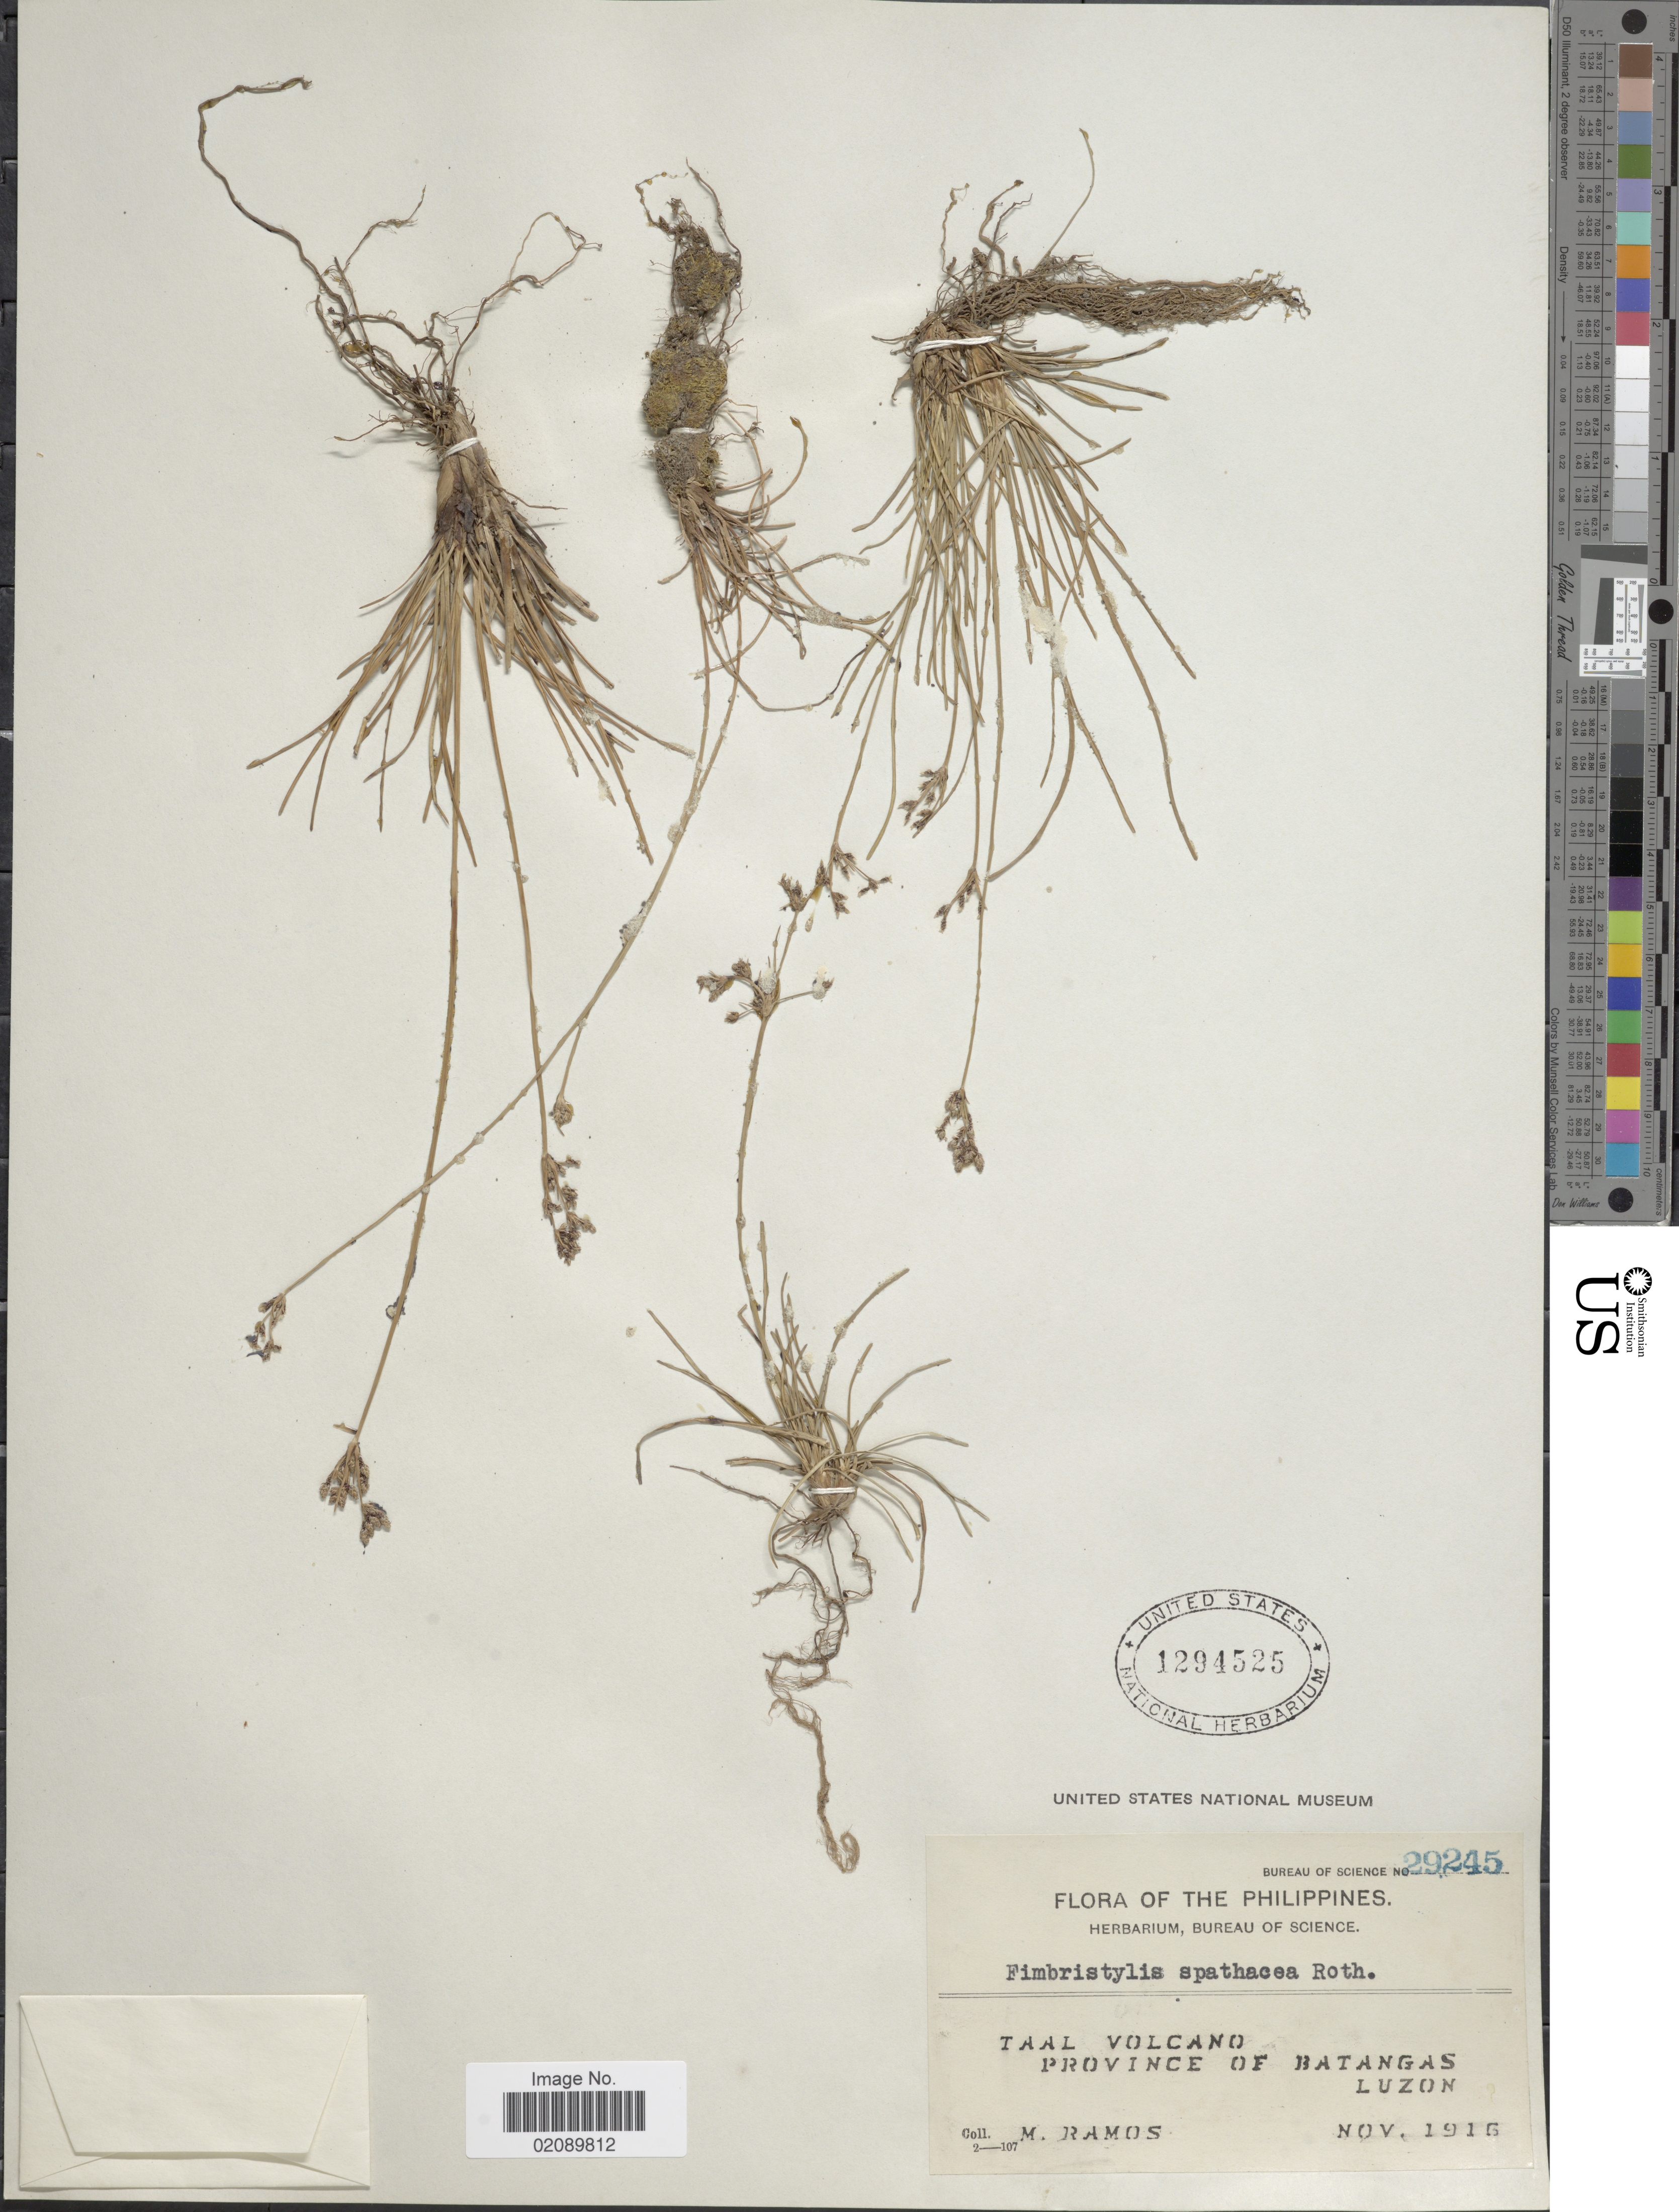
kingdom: Plantae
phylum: Tracheophyta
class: Liliopsida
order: Poales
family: Cyperaceae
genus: Fimbristylis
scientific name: Fimbristylis cymosa subsp. spathacea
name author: (Roth) T. Koyama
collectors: M. Ramos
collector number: Bureau of Science 29245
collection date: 1916-11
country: Philippines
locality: Taal Volcano. Province of Batangas. Luzon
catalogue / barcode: US 1294525